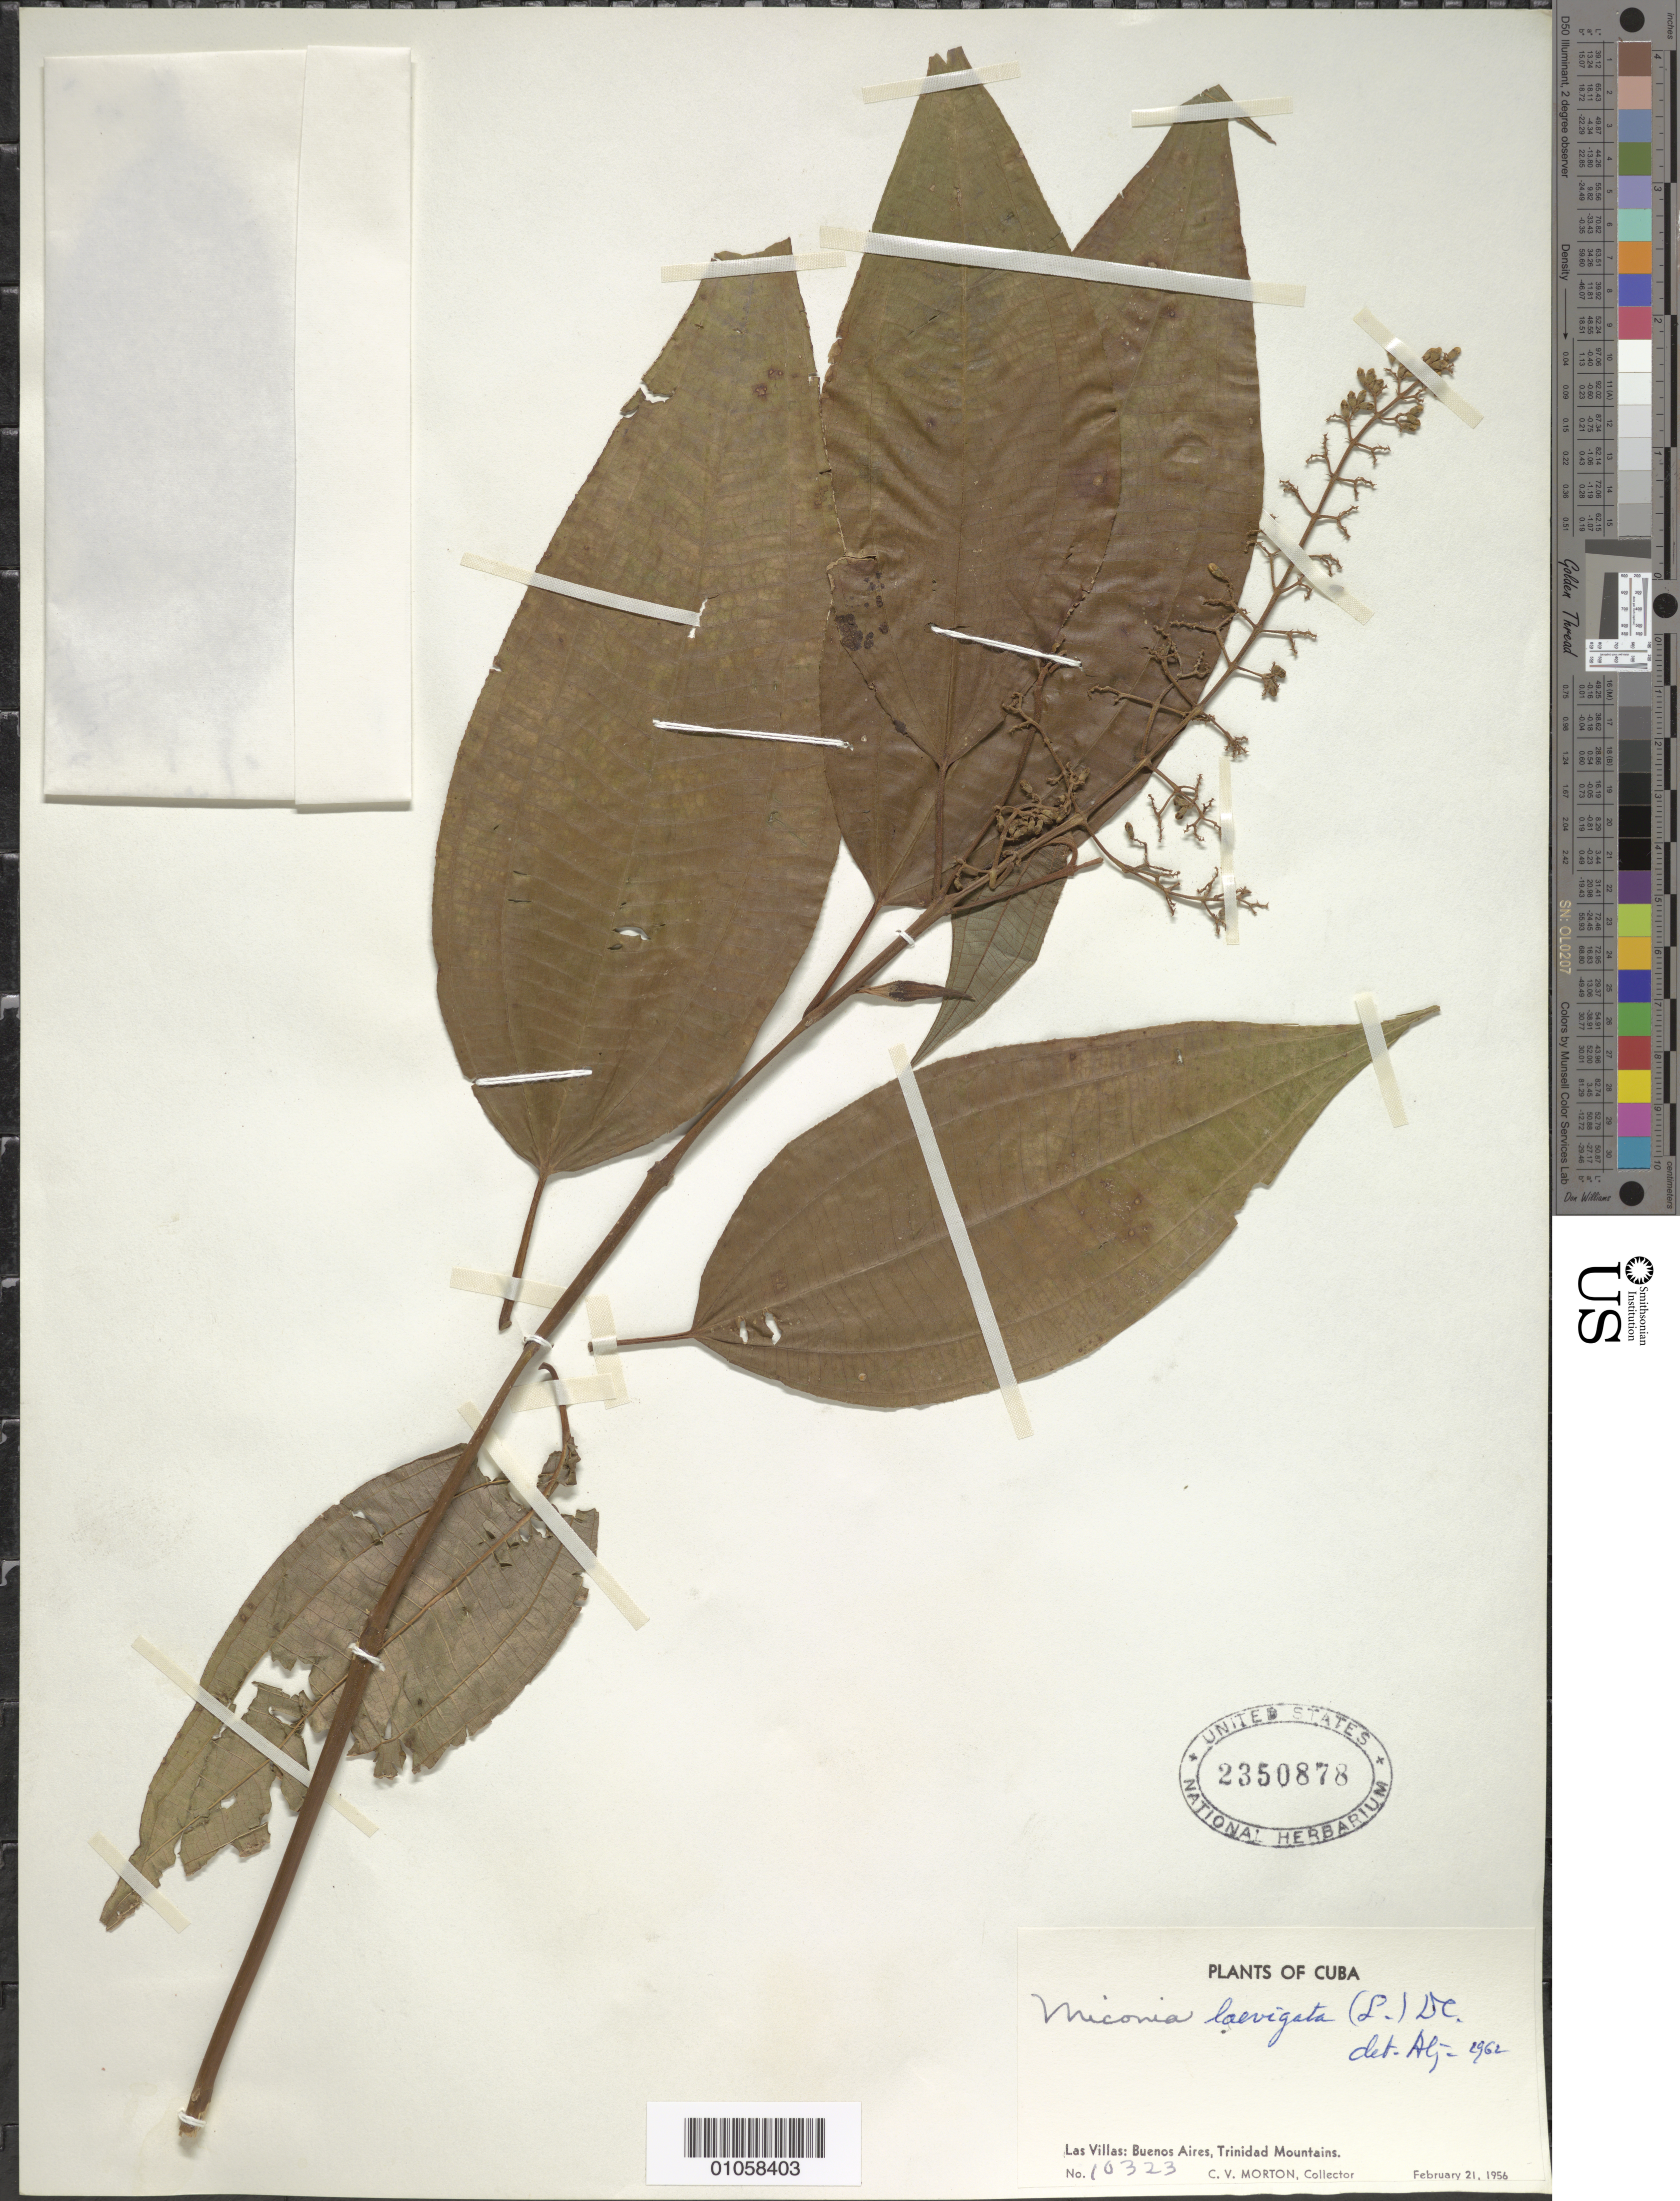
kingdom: Plantae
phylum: Tracheophyta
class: Magnoliopsida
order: Myrtales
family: Melastomataceae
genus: Miconia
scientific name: Miconia laevigata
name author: (L.) D. Don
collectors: C. V. Morton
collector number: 10323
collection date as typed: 21 Feb 1956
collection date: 1956-02-21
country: Cuba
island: Cuba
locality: Trinidad Mountains, Las villas, Buenos Aires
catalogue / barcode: US 2350878